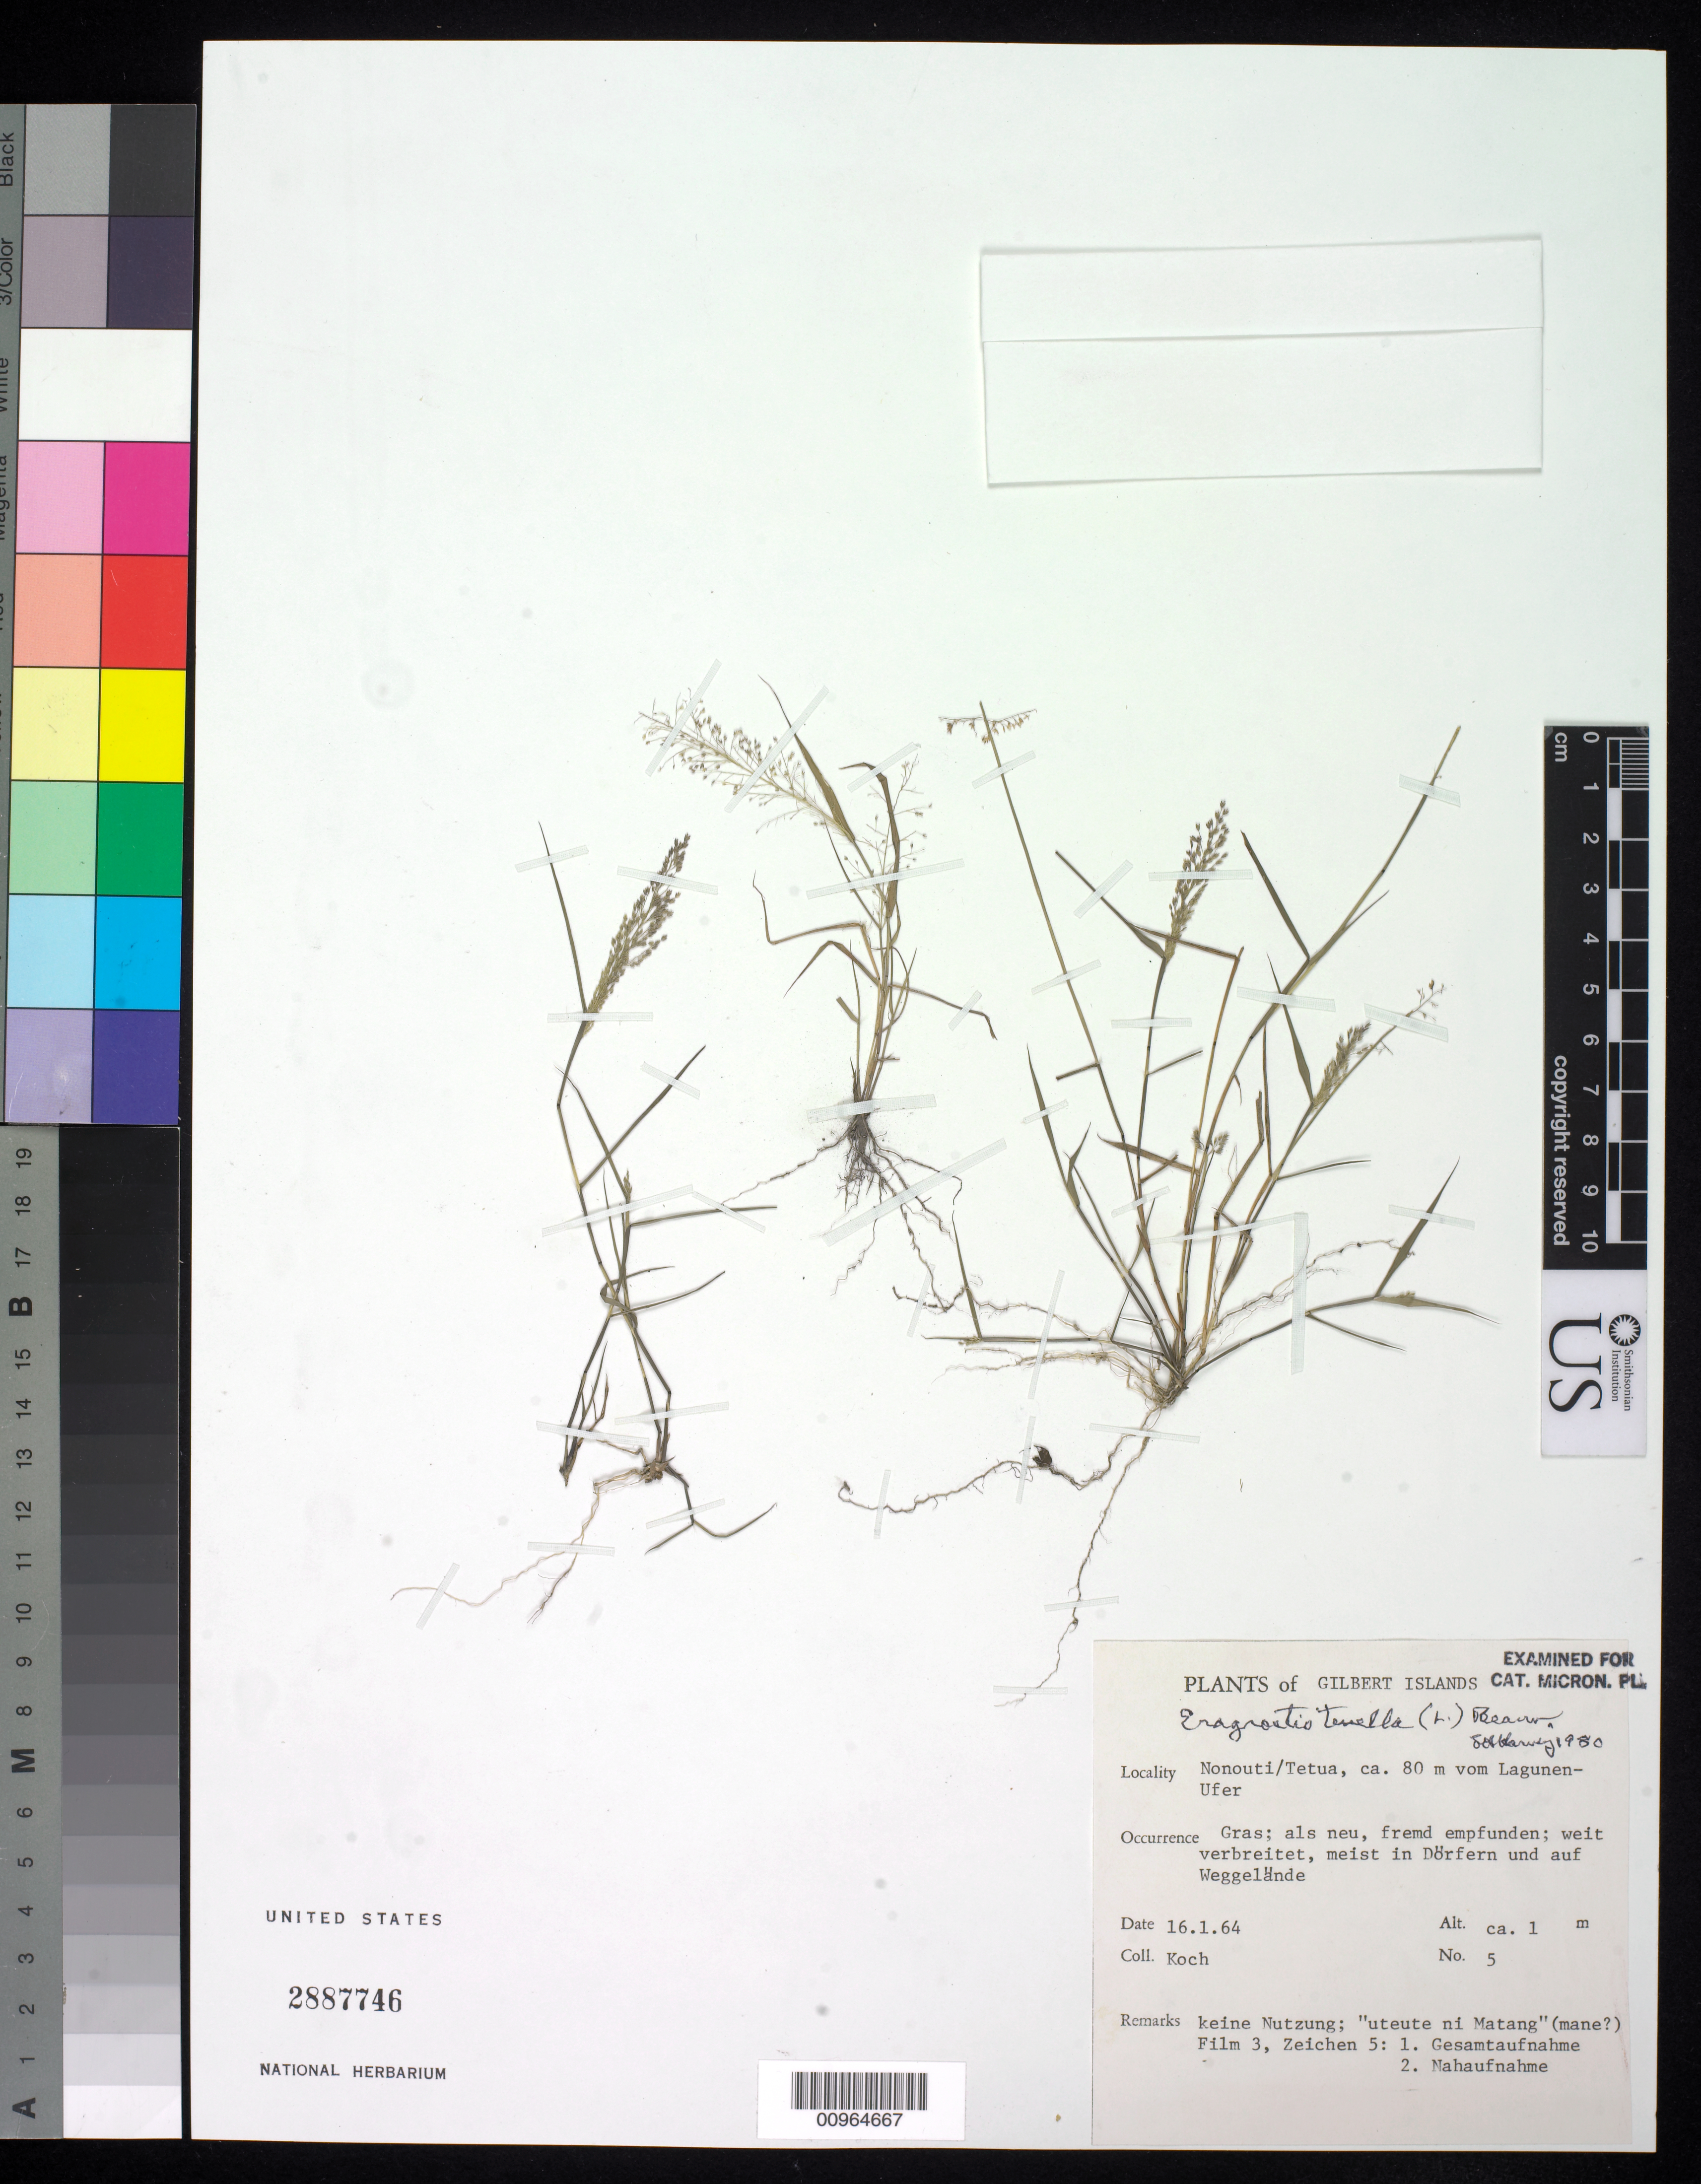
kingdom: Plantae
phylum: Tracheophyta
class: Liliopsida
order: Poales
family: Poaceae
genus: Eragrostis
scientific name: Eragrostis tenella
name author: (L.) P. Beauv. ex Roem. & Schult.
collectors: G. Koch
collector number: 5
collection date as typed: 16 Jan 1964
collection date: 1964-01-16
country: Kiribati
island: Nonouti Atoll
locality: Tetua, ca. 80 m vom Lagunen-Ufer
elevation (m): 1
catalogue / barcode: US 2887746